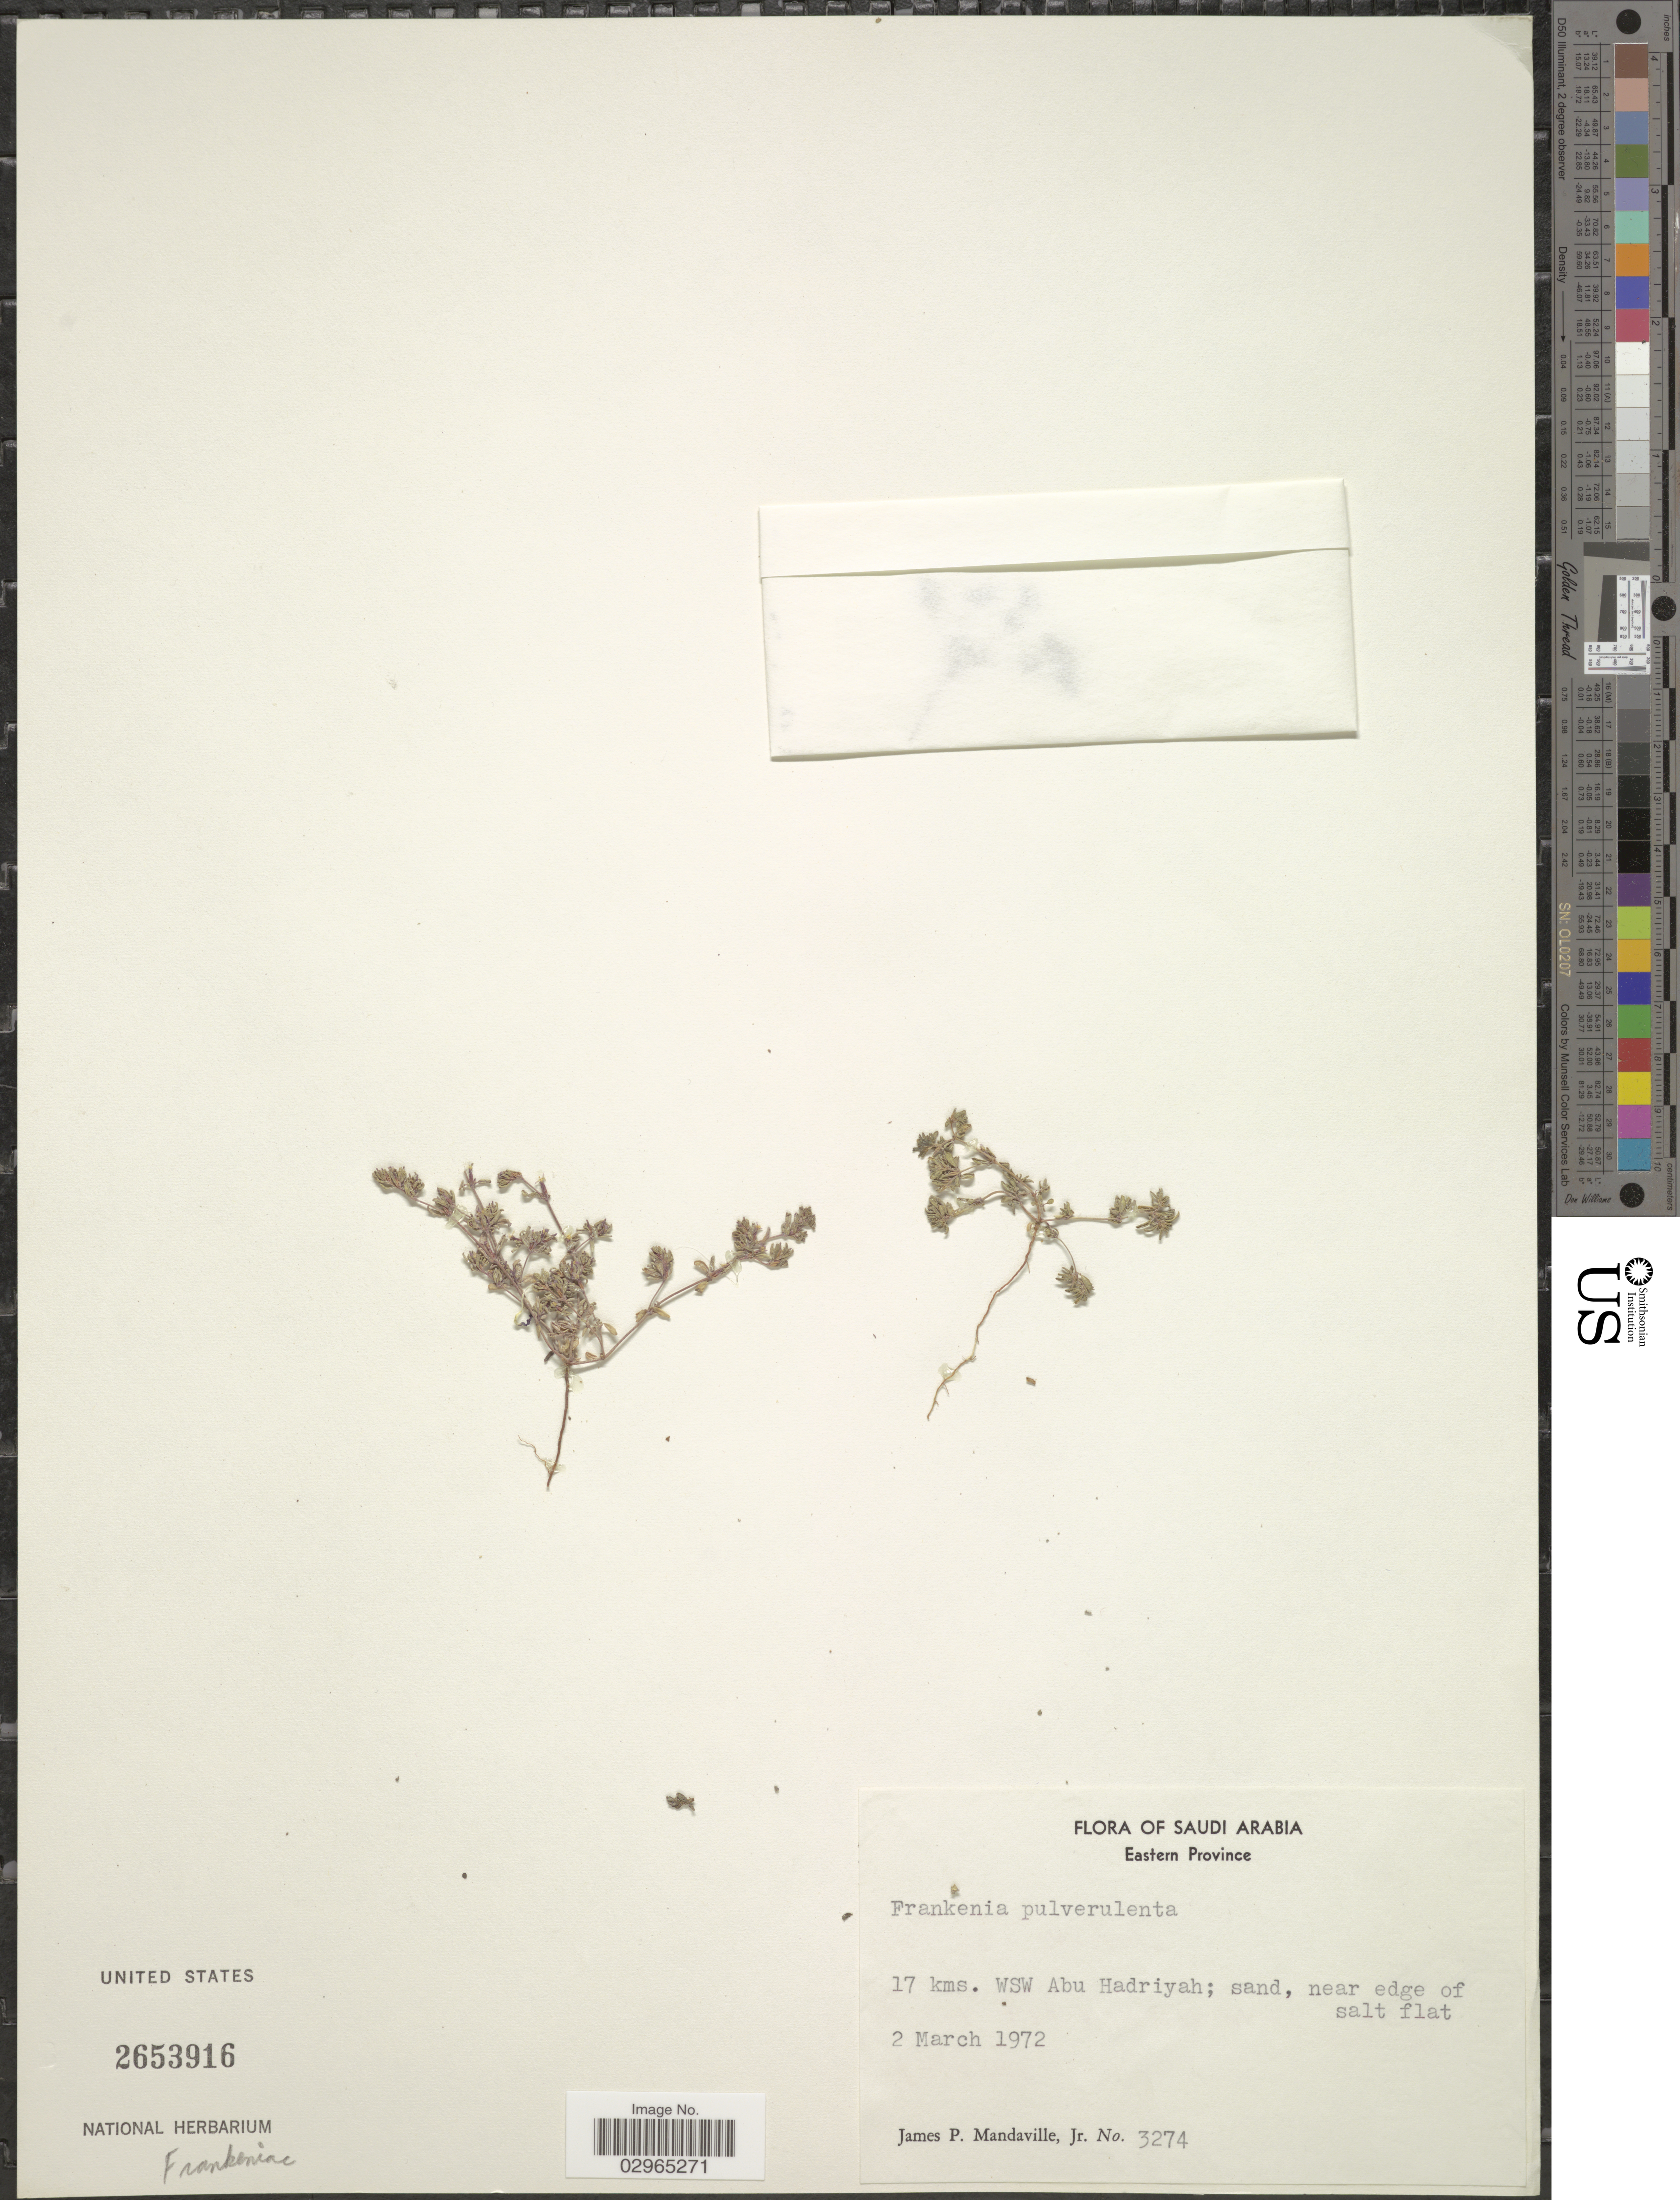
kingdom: Plantae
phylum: Tracheophyta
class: Magnoliopsida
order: Caryophyllales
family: Frankeniaceae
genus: Frankenia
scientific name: Frankenia pulverulenta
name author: L.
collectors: J. Mandaville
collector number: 3274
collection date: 1972-03-02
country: Saudi Arabia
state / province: Ash Sharqiyah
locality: Eastern Province. 17 kms. WSW Abu Hadriyah.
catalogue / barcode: US 2653916